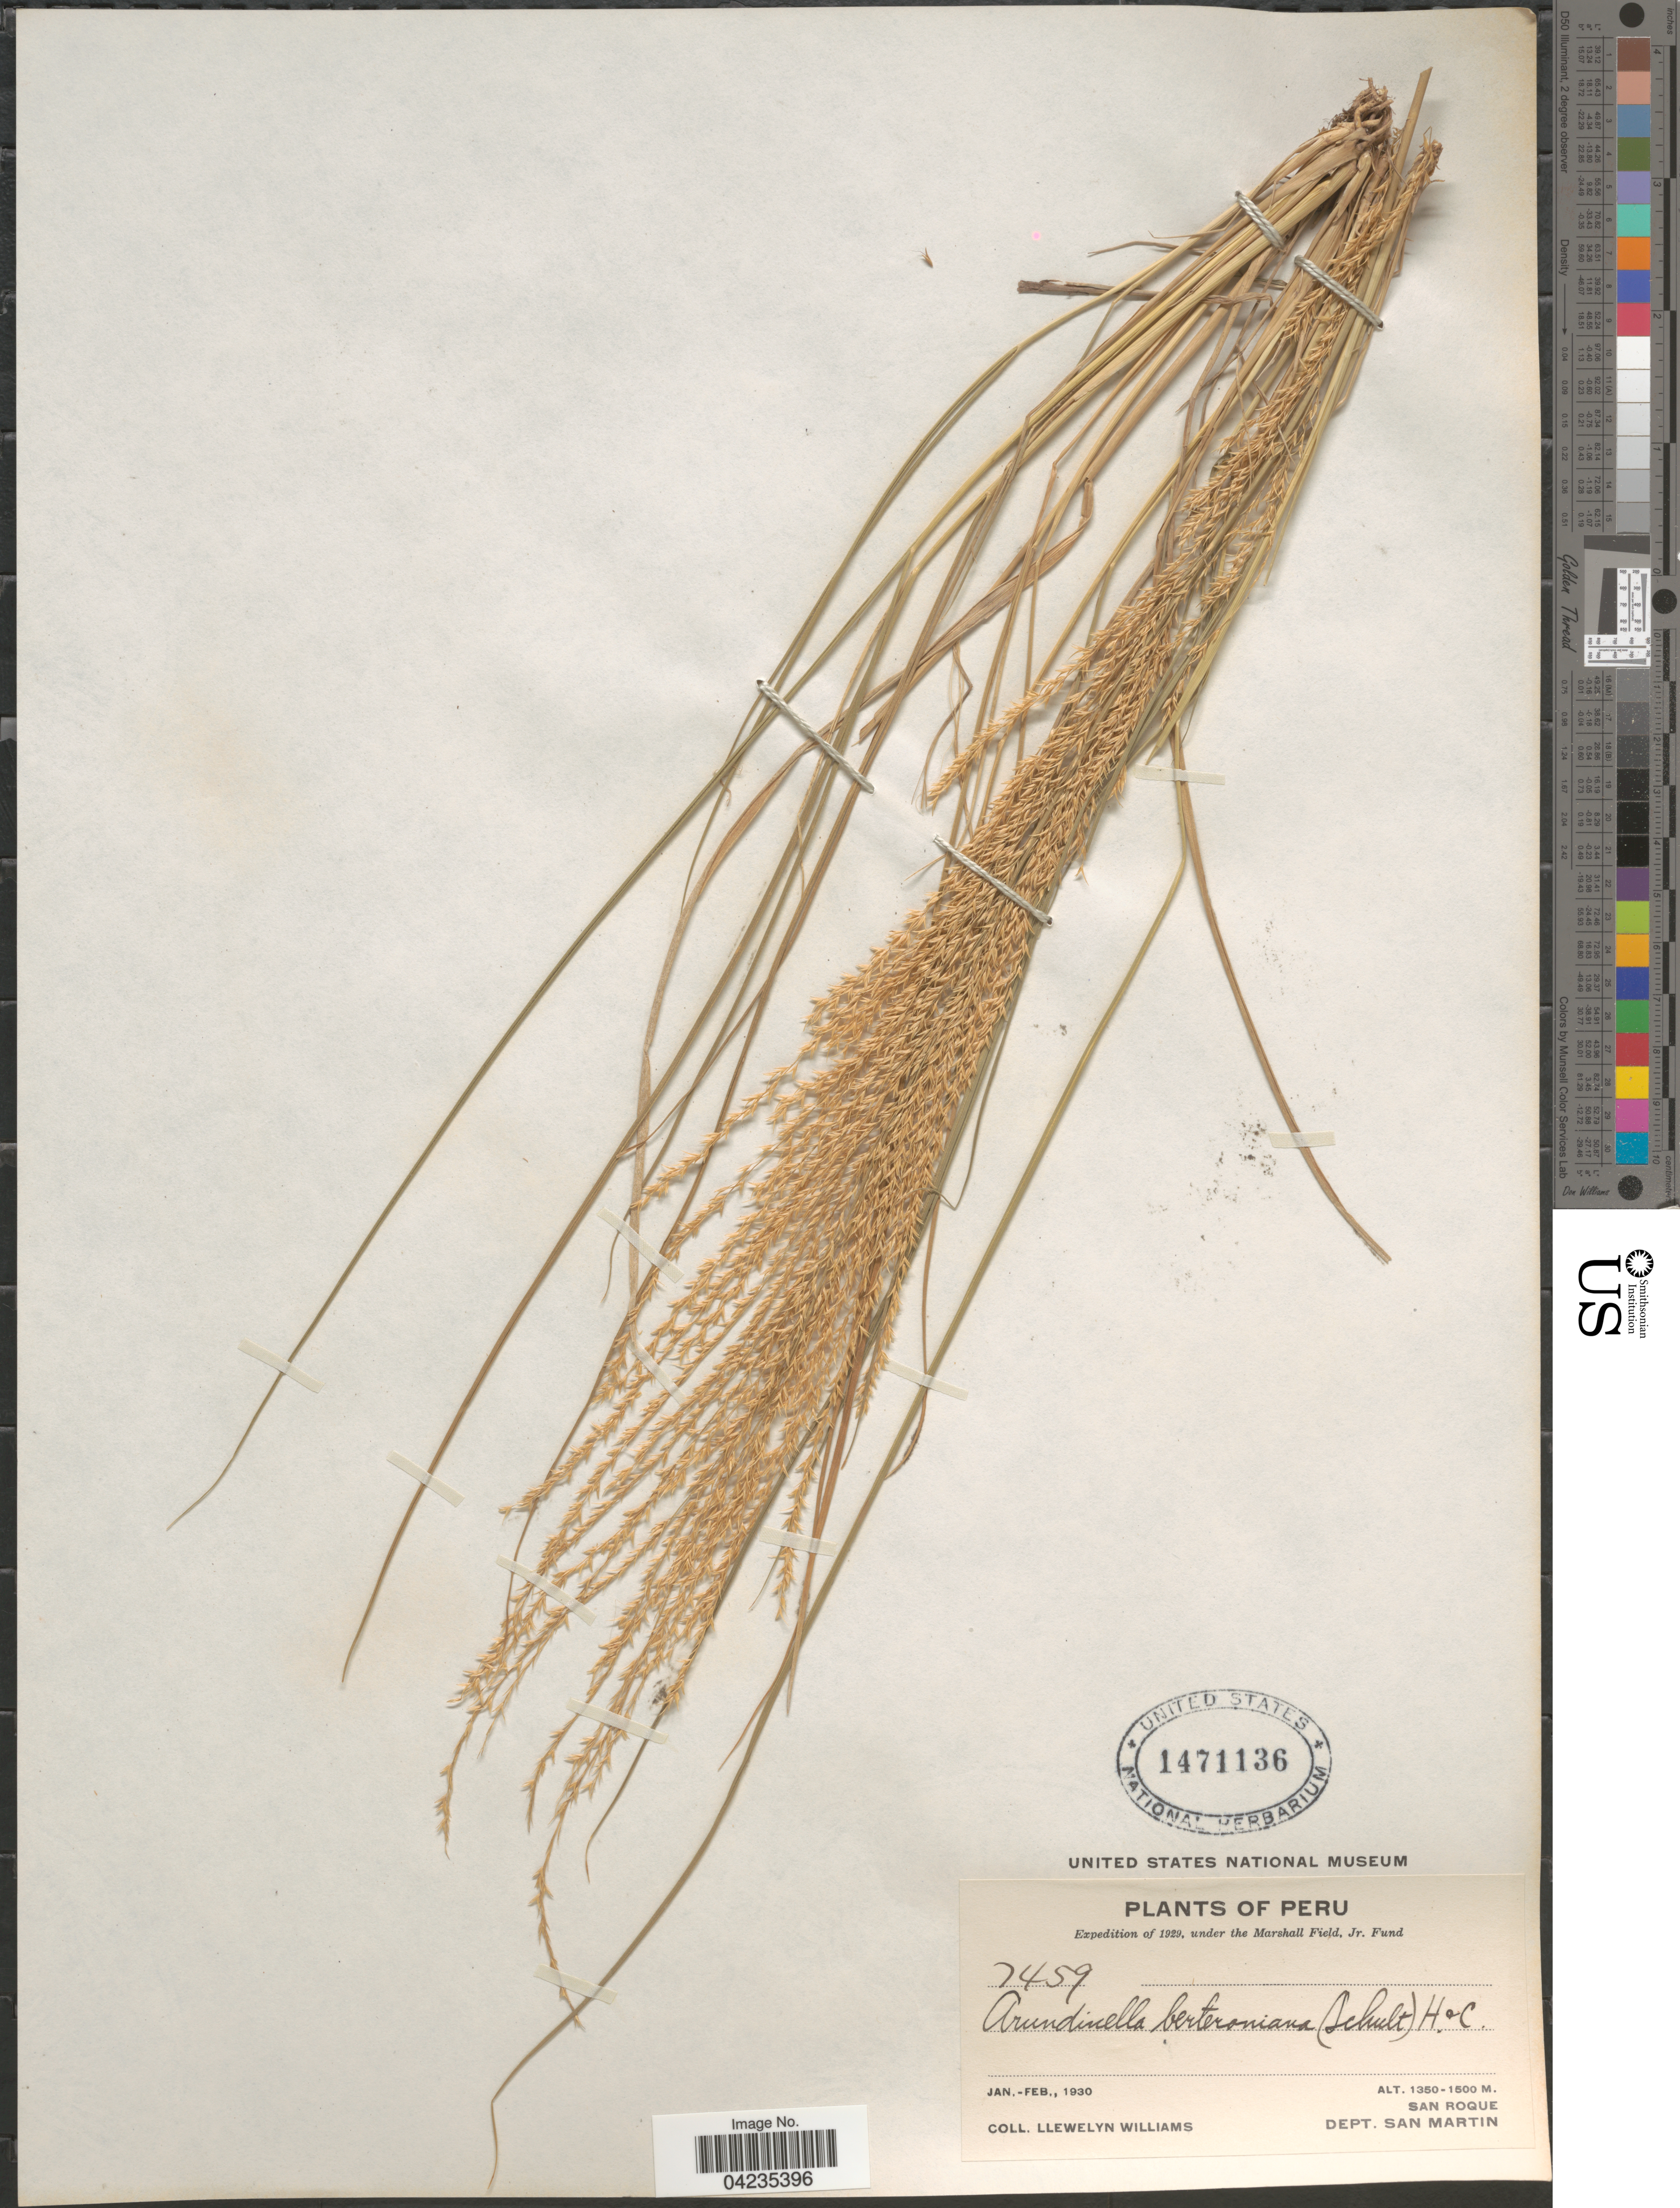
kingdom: Plantae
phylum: Tracheophyta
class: Liliopsida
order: Poales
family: Poaceae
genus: Arundinella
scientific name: Arundinella berteroniana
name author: (Schult.) Hitchc. & Chase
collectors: Ll. Williams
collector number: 7459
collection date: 1930-01/1930-02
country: Peru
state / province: San Martín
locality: Expedition of 1929. San Roque. Dept. San Martin.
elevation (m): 1350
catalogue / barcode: US 1471136